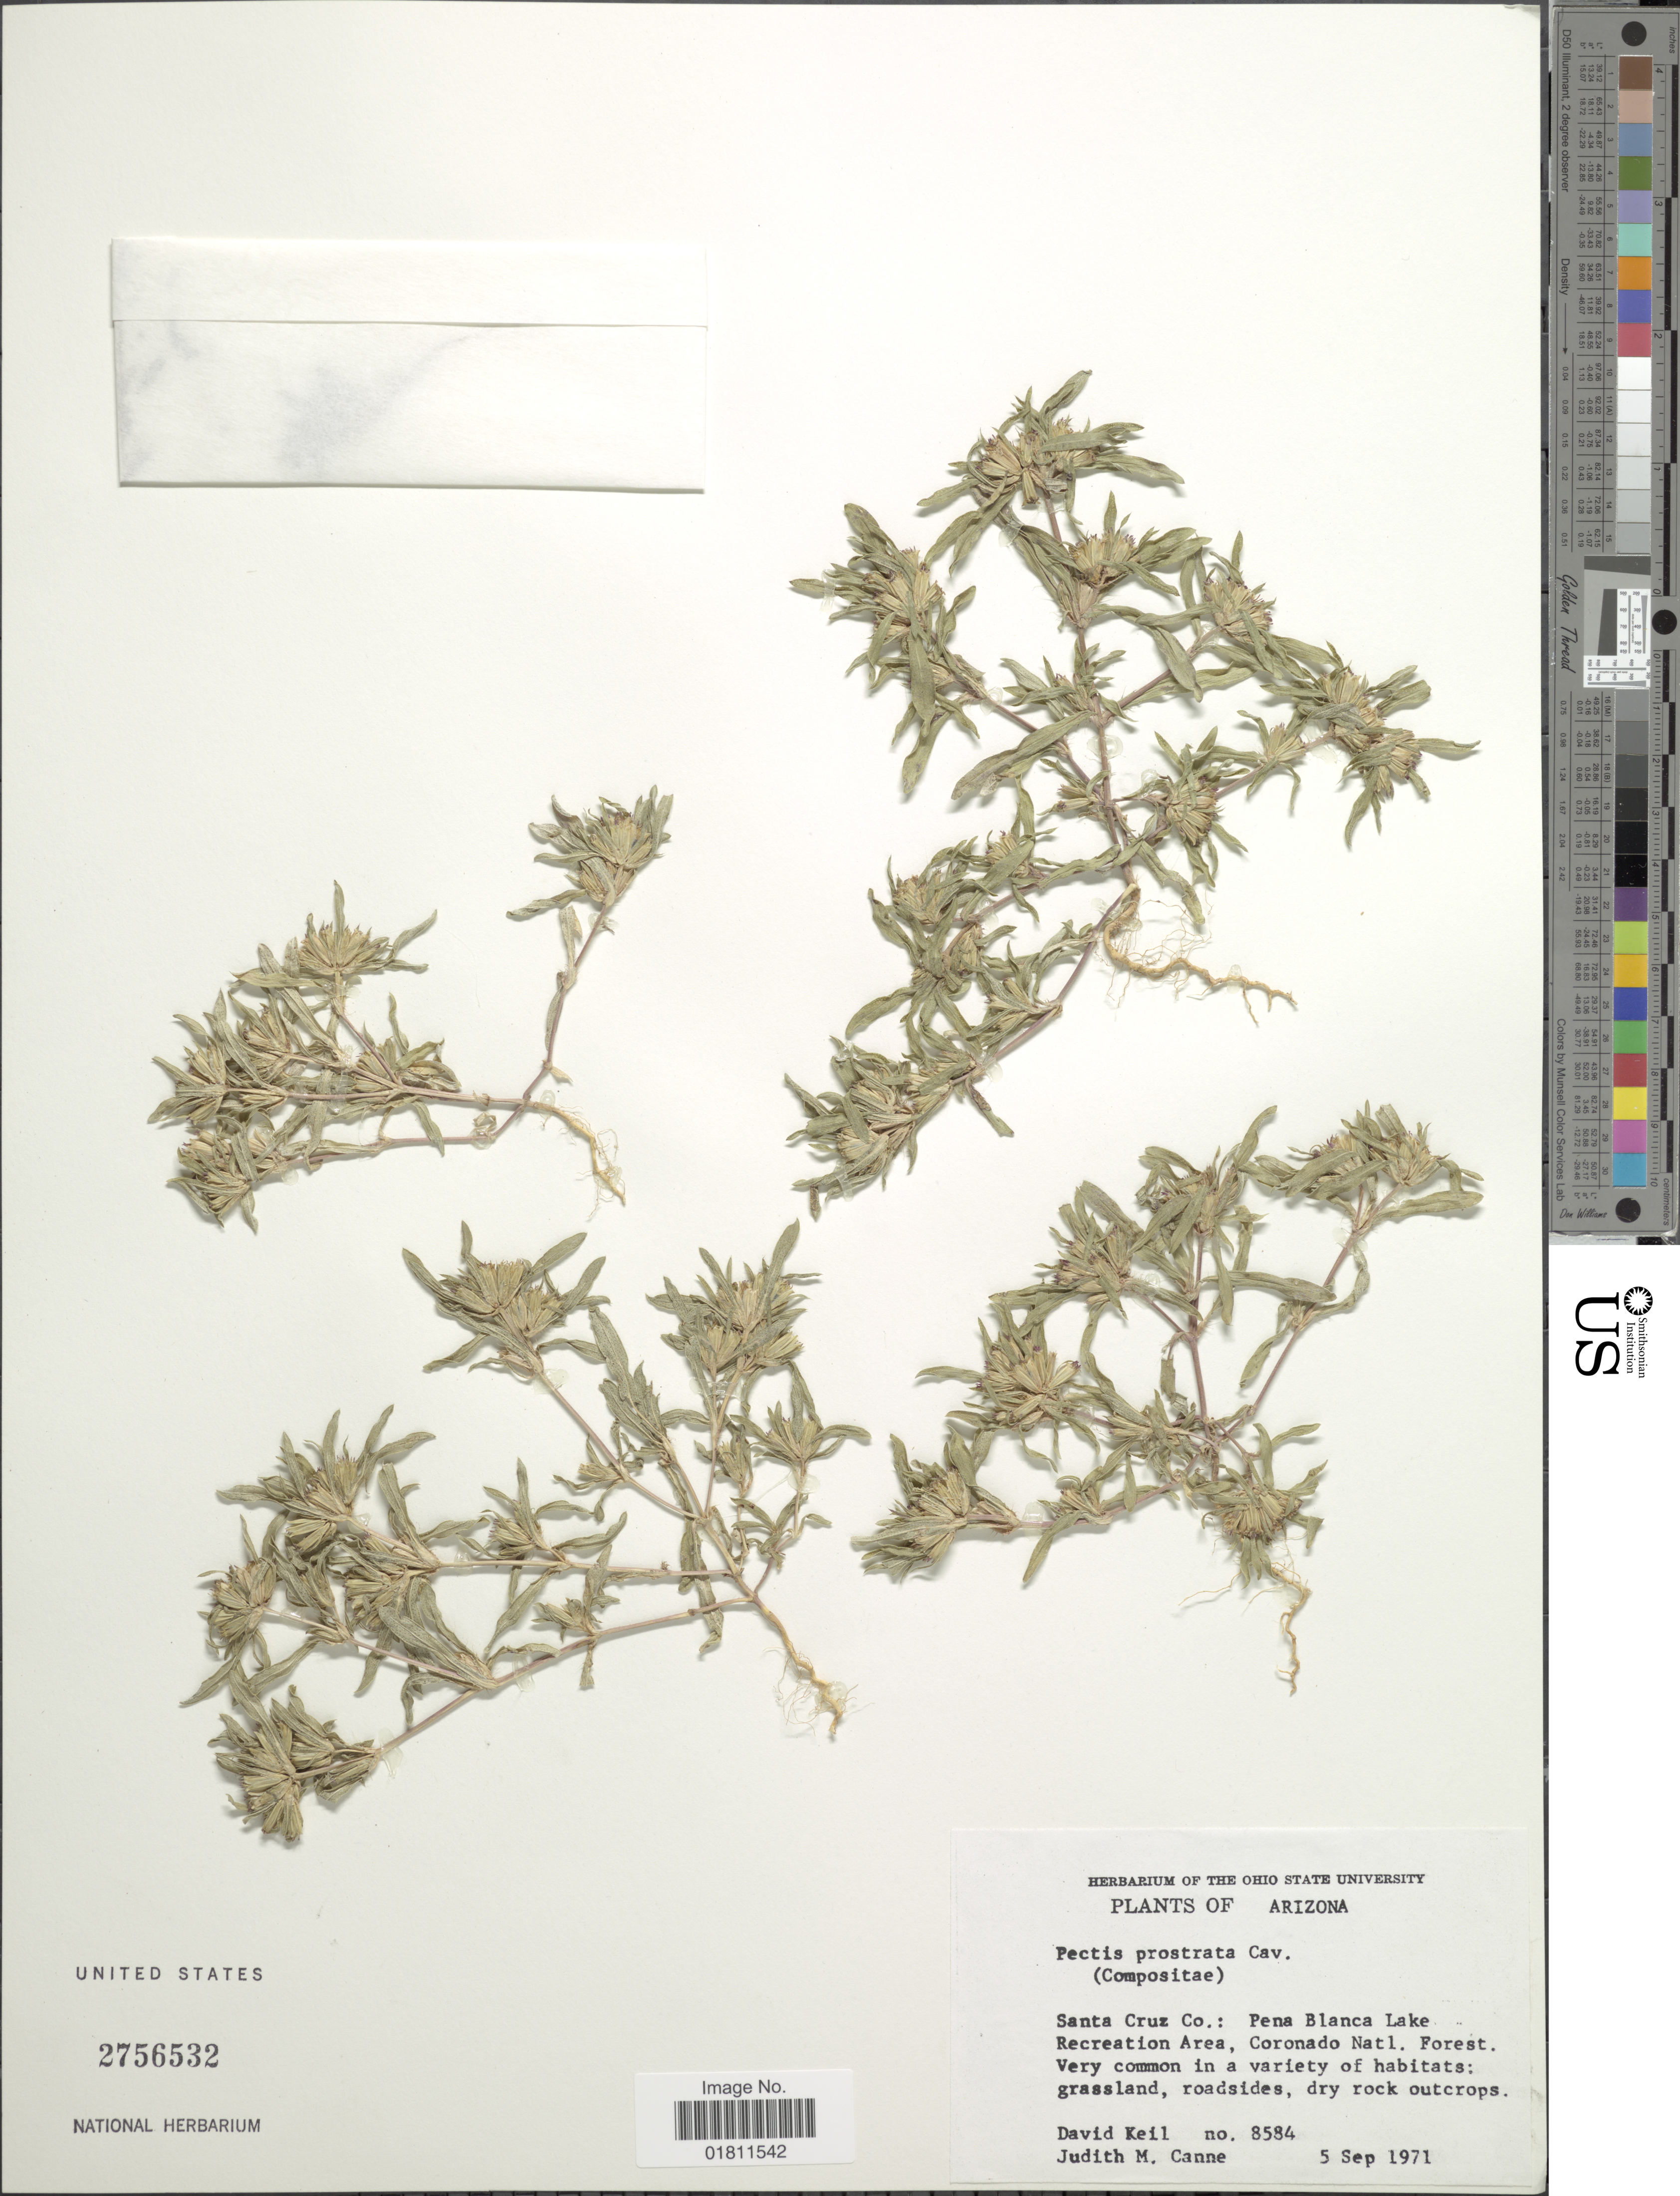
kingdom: Plantae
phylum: Tracheophyta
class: Magnoliopsida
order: Asterales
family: Asteraceae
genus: Pectis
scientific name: Pectis prostrata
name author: Cav.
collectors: D. J. Keil & J. M. Canne-Hilliker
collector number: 8584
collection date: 1971-09-05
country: United States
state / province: Arizona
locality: Arizona. Santa Cruz Co.: Pena Blanca Lake, Recreation Area, Coronado Natl. Forest.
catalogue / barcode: US 2756532